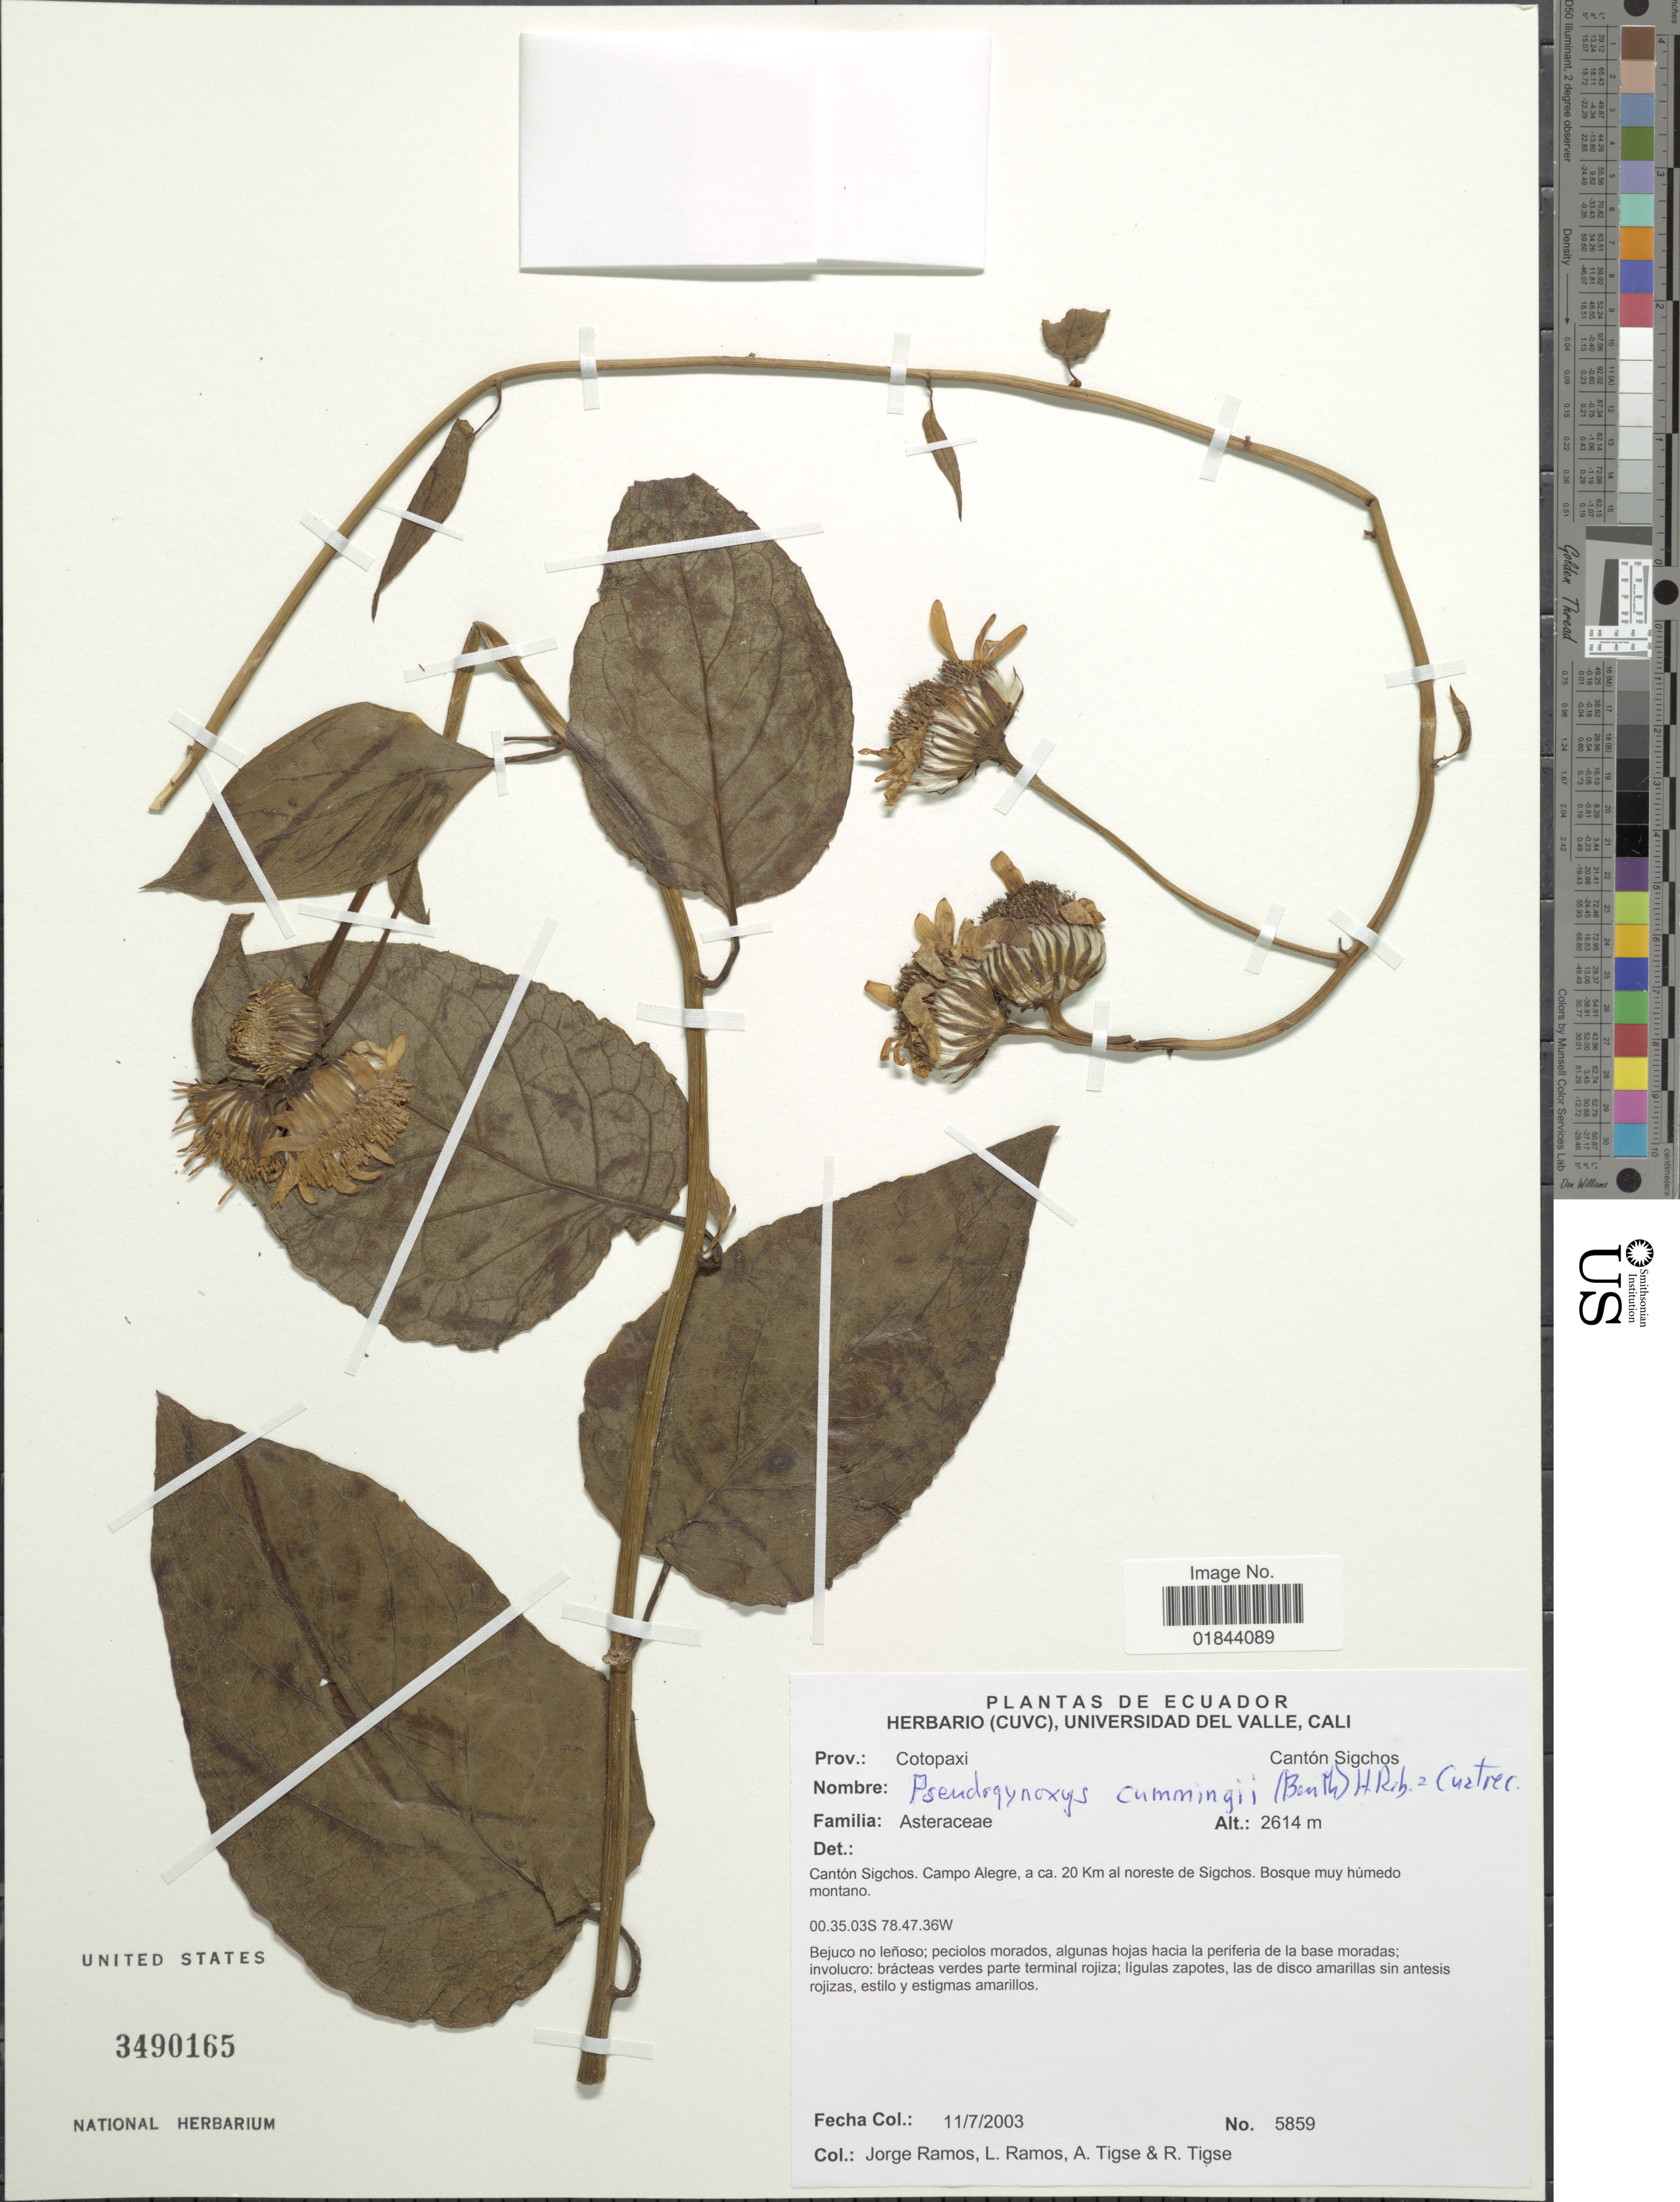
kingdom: Plantae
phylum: Tracheophyta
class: Magnoliopsida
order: Asterales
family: Asteraceae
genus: Pseudogynoxys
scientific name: Pseudogynoxys cummingii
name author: (Benth.) H. Rob. & Cuatrec.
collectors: J. Ramos, L. Ramos, A. Tigse & R. Tigse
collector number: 5859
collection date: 2003-07-11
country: Ecuador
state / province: Cotopaxi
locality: Cantón Sigchos, Campo Alegre, a ca. 20 Km al noroeste de Sigchos, Bosque muy húmedo montano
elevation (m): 2614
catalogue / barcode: US 3490165